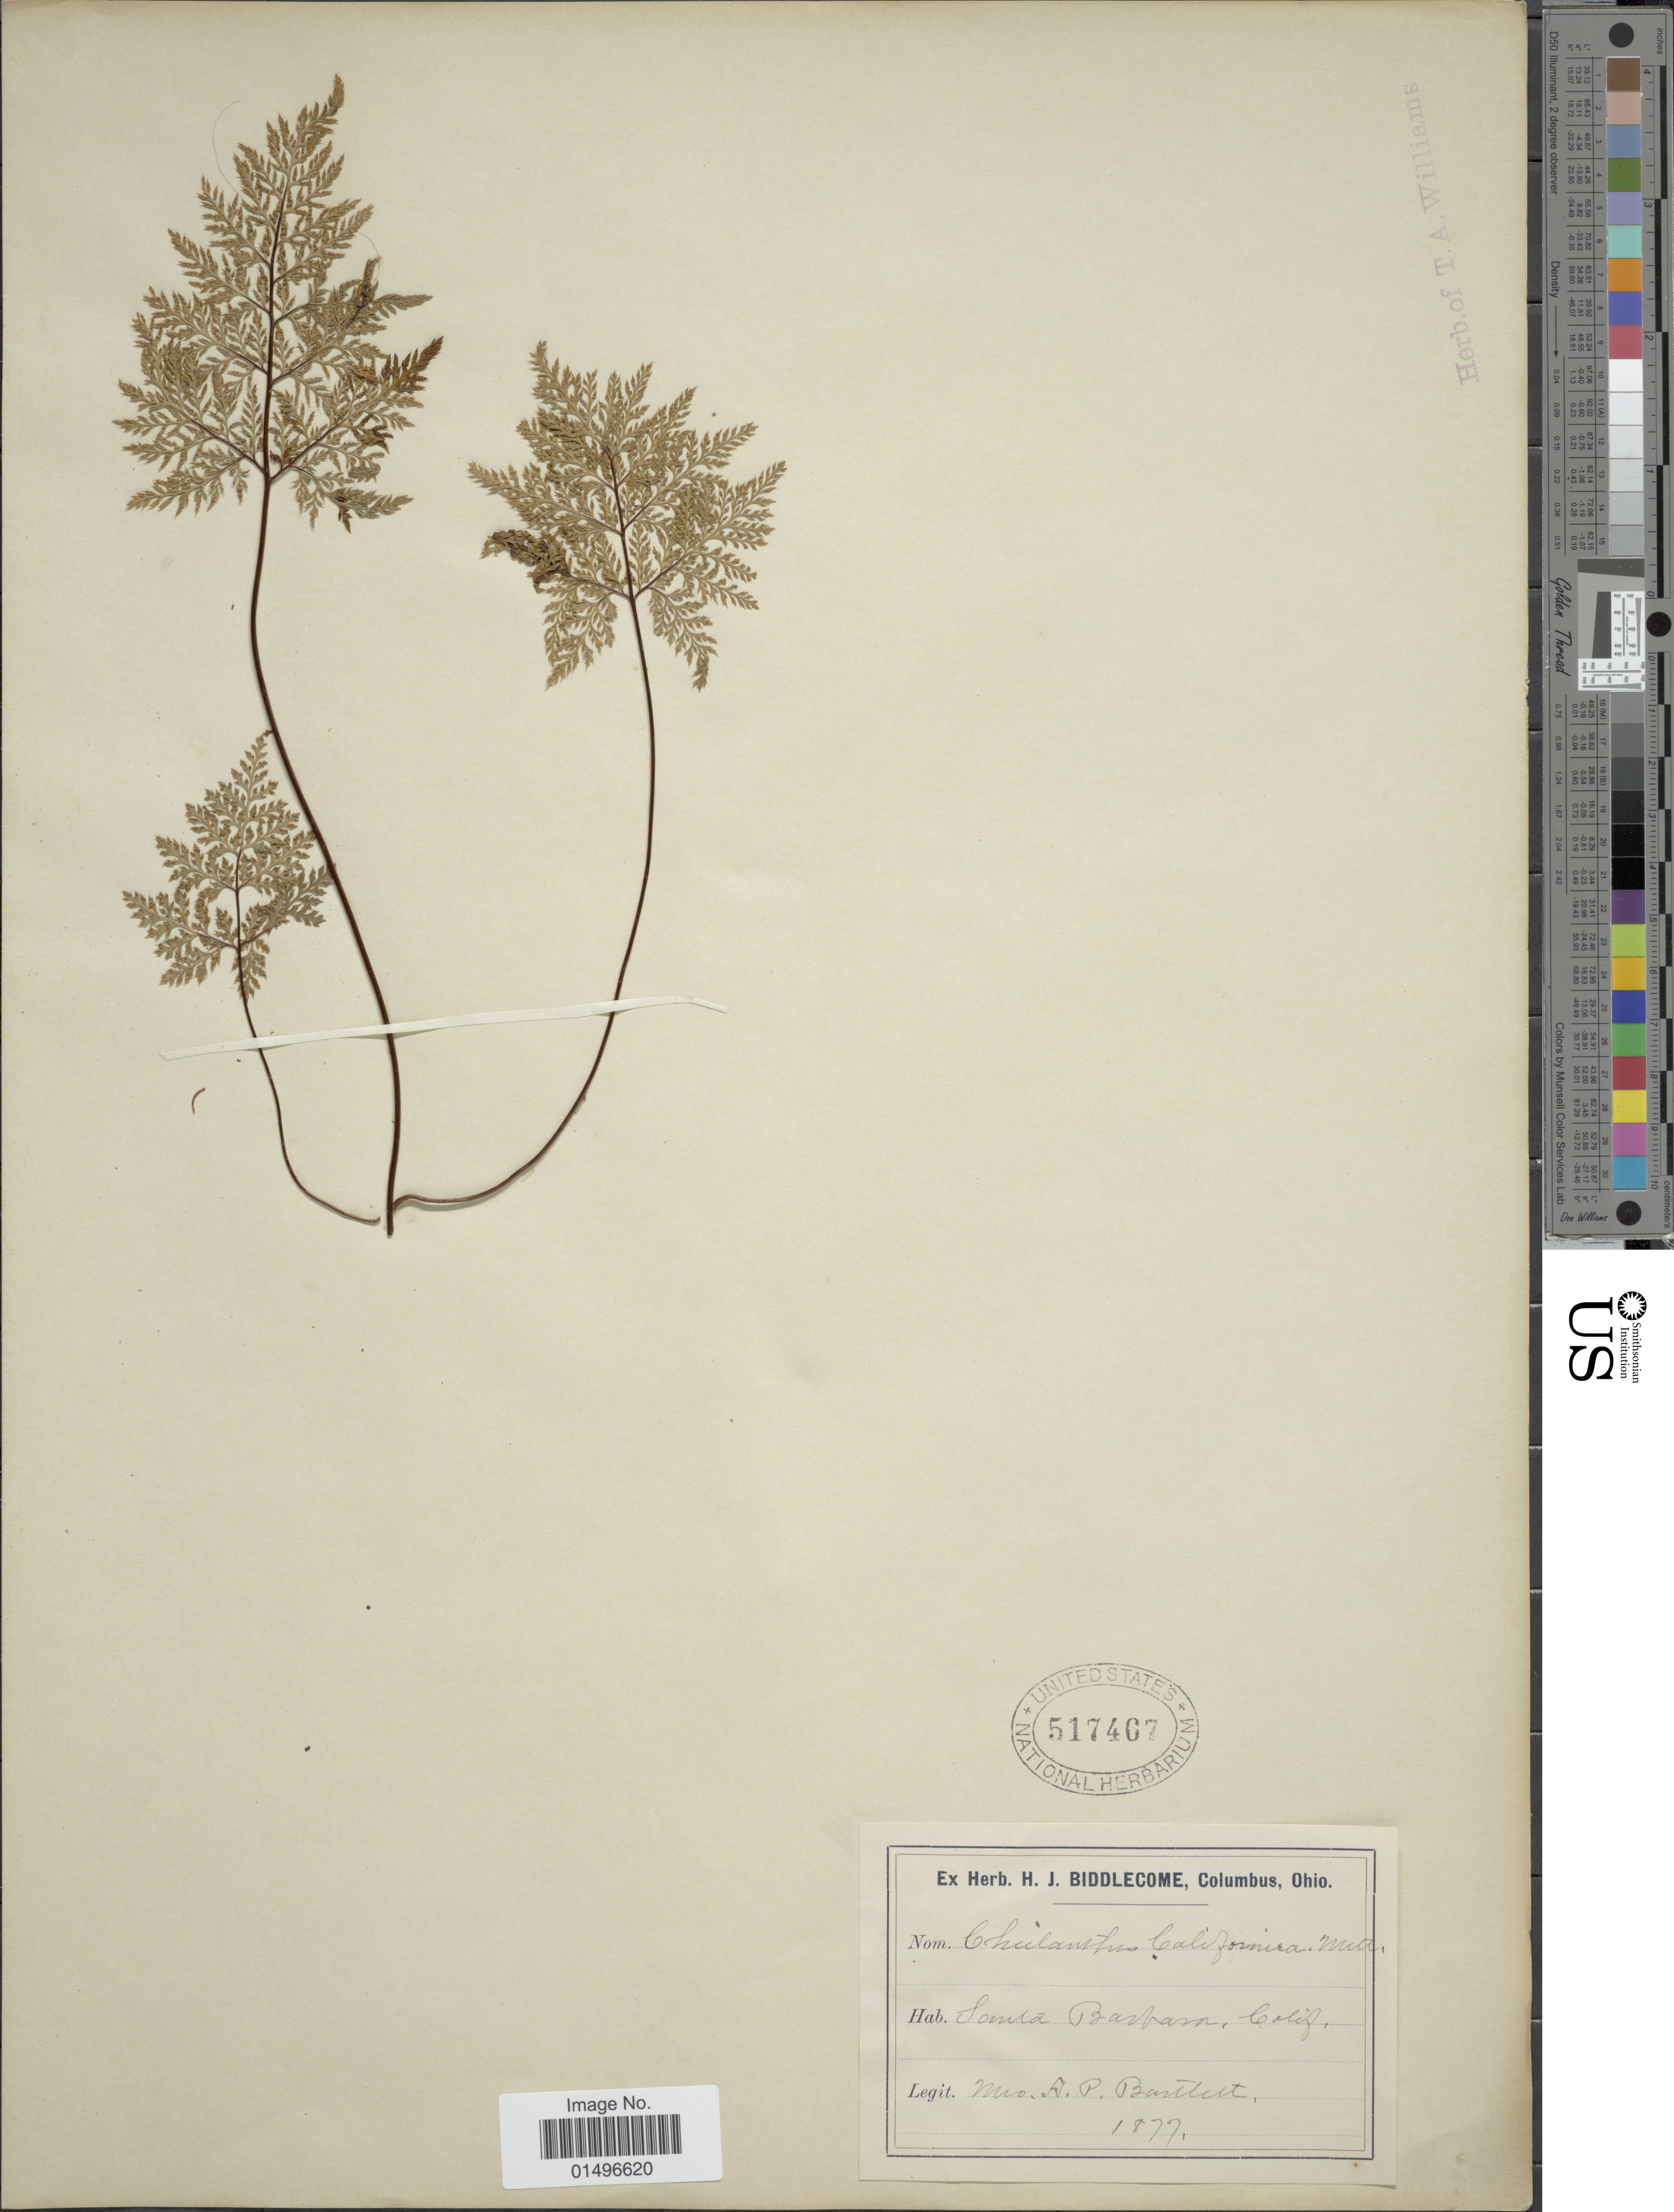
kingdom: Plantae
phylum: Tracheophyta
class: Polypodiopsida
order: Polypodiales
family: Pteridaceae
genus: Aspidotis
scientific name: Aspidotis californica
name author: (Hook.) Nutt. ex Copel.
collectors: A. Bartlett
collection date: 1877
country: United States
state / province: California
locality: California, Santa Barara.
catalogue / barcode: US 517467